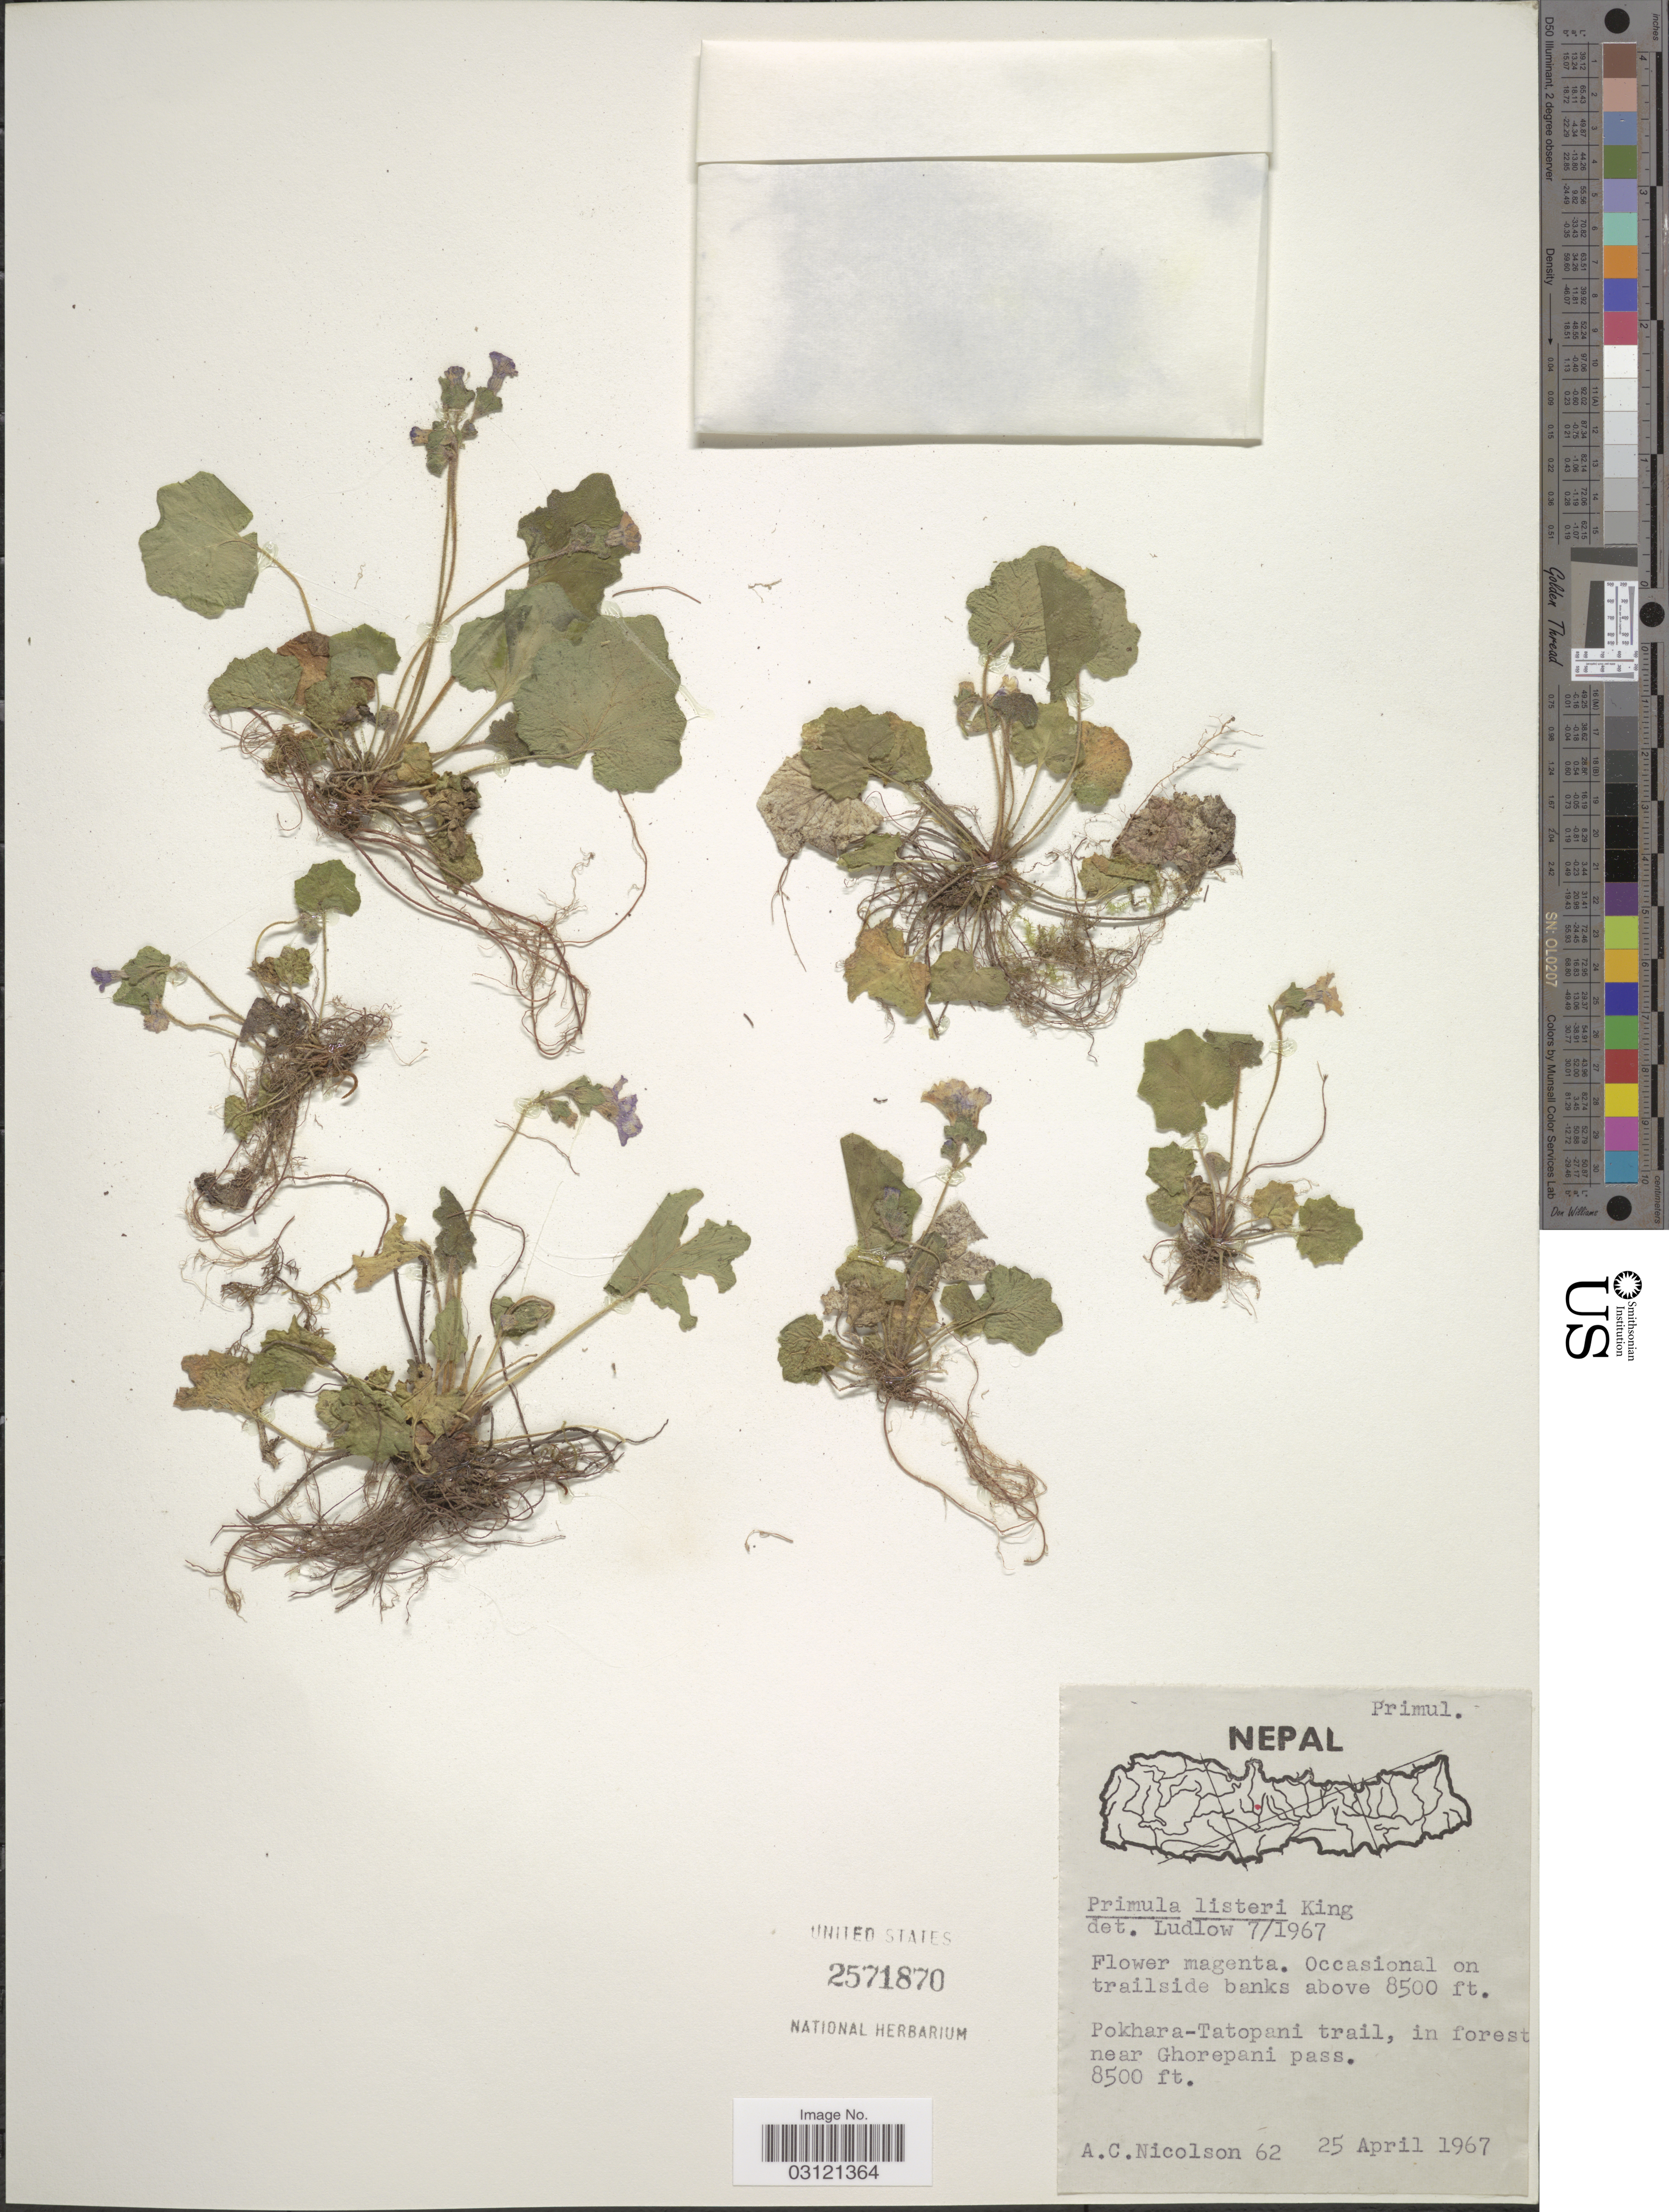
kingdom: Plantae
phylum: Tracheophyta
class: Magnoliopsida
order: Ericales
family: Primulaceae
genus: Primula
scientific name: Primula listeri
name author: King ex Hook. f.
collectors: A. C. Nicolson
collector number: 62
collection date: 1967-04-25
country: Nepal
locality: Pokhara-Tatopani trail, in forest near Ghorepani pass.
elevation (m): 2591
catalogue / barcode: US 2571870